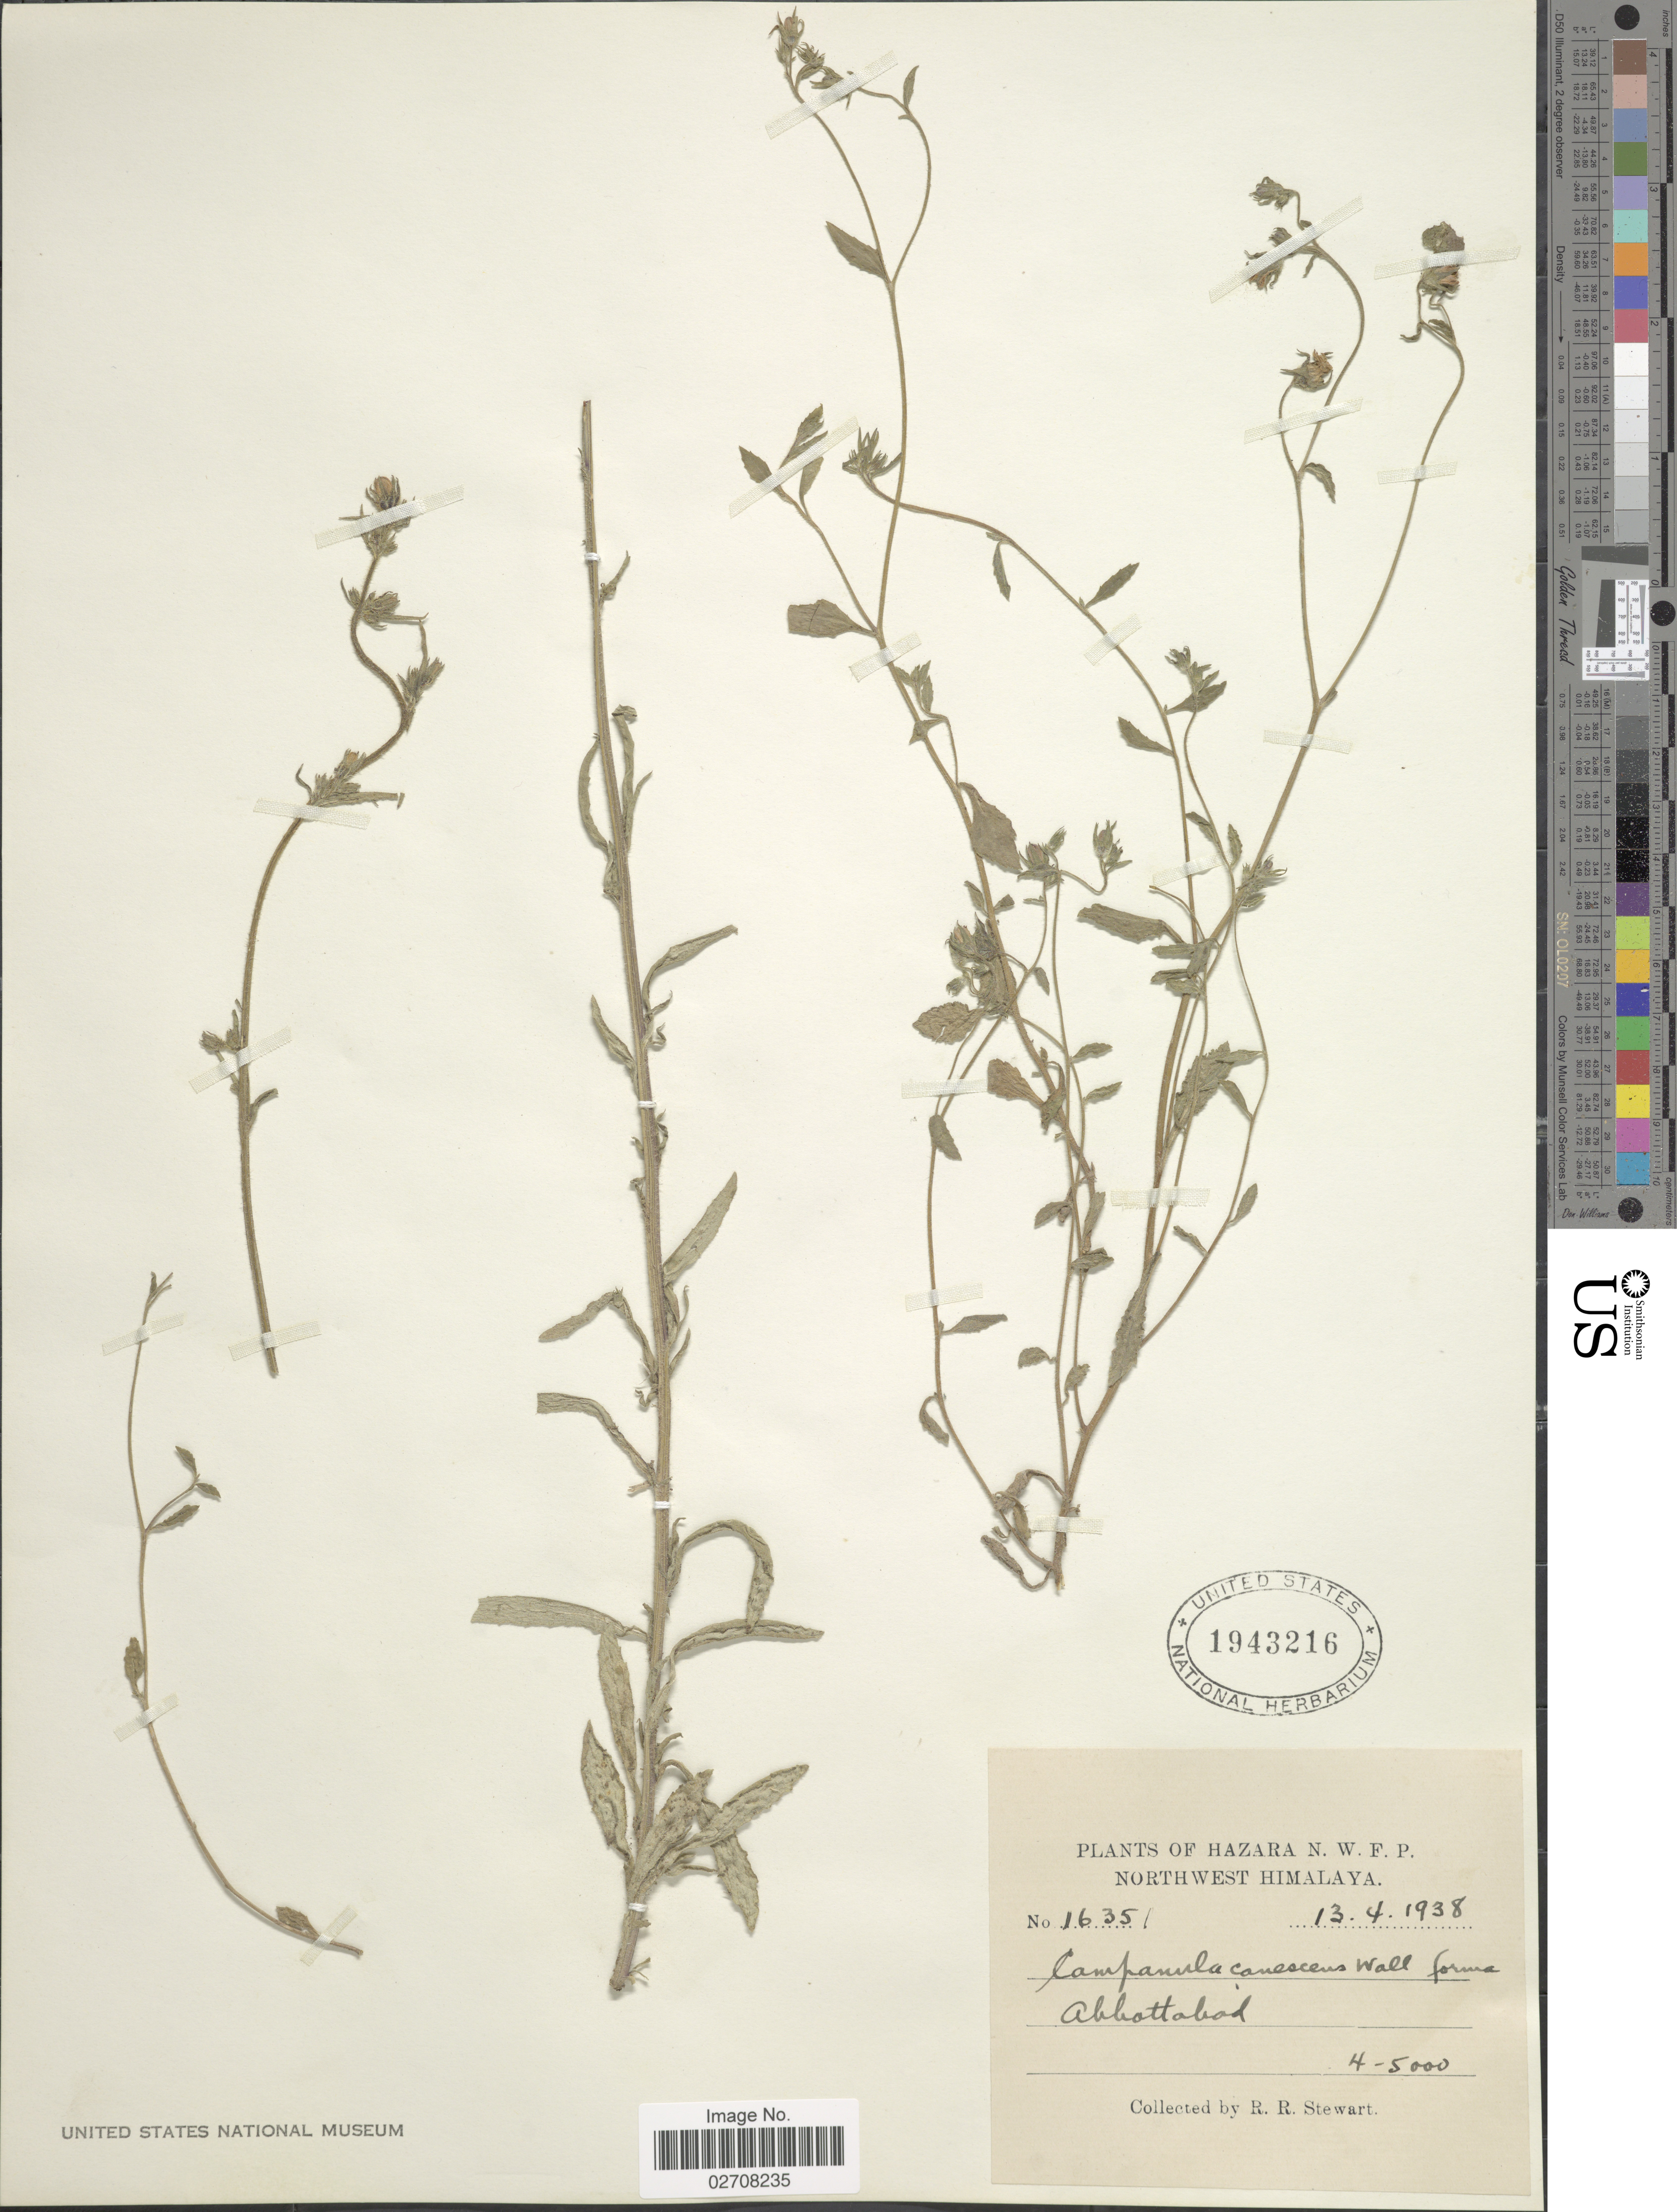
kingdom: Plantae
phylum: Tracheophyta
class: Magnoliopsida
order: Asterales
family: Campanulaceae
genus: Campanula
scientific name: Campanula canescens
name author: A. Roth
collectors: R. R. Stewart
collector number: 16351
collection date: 1938-04-13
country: Pakistan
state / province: Khyber Pakhtunkhwa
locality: Hazara N.W.F.P. Northwest Himalaya. Abbottabad.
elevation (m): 1219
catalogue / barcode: US 1943216